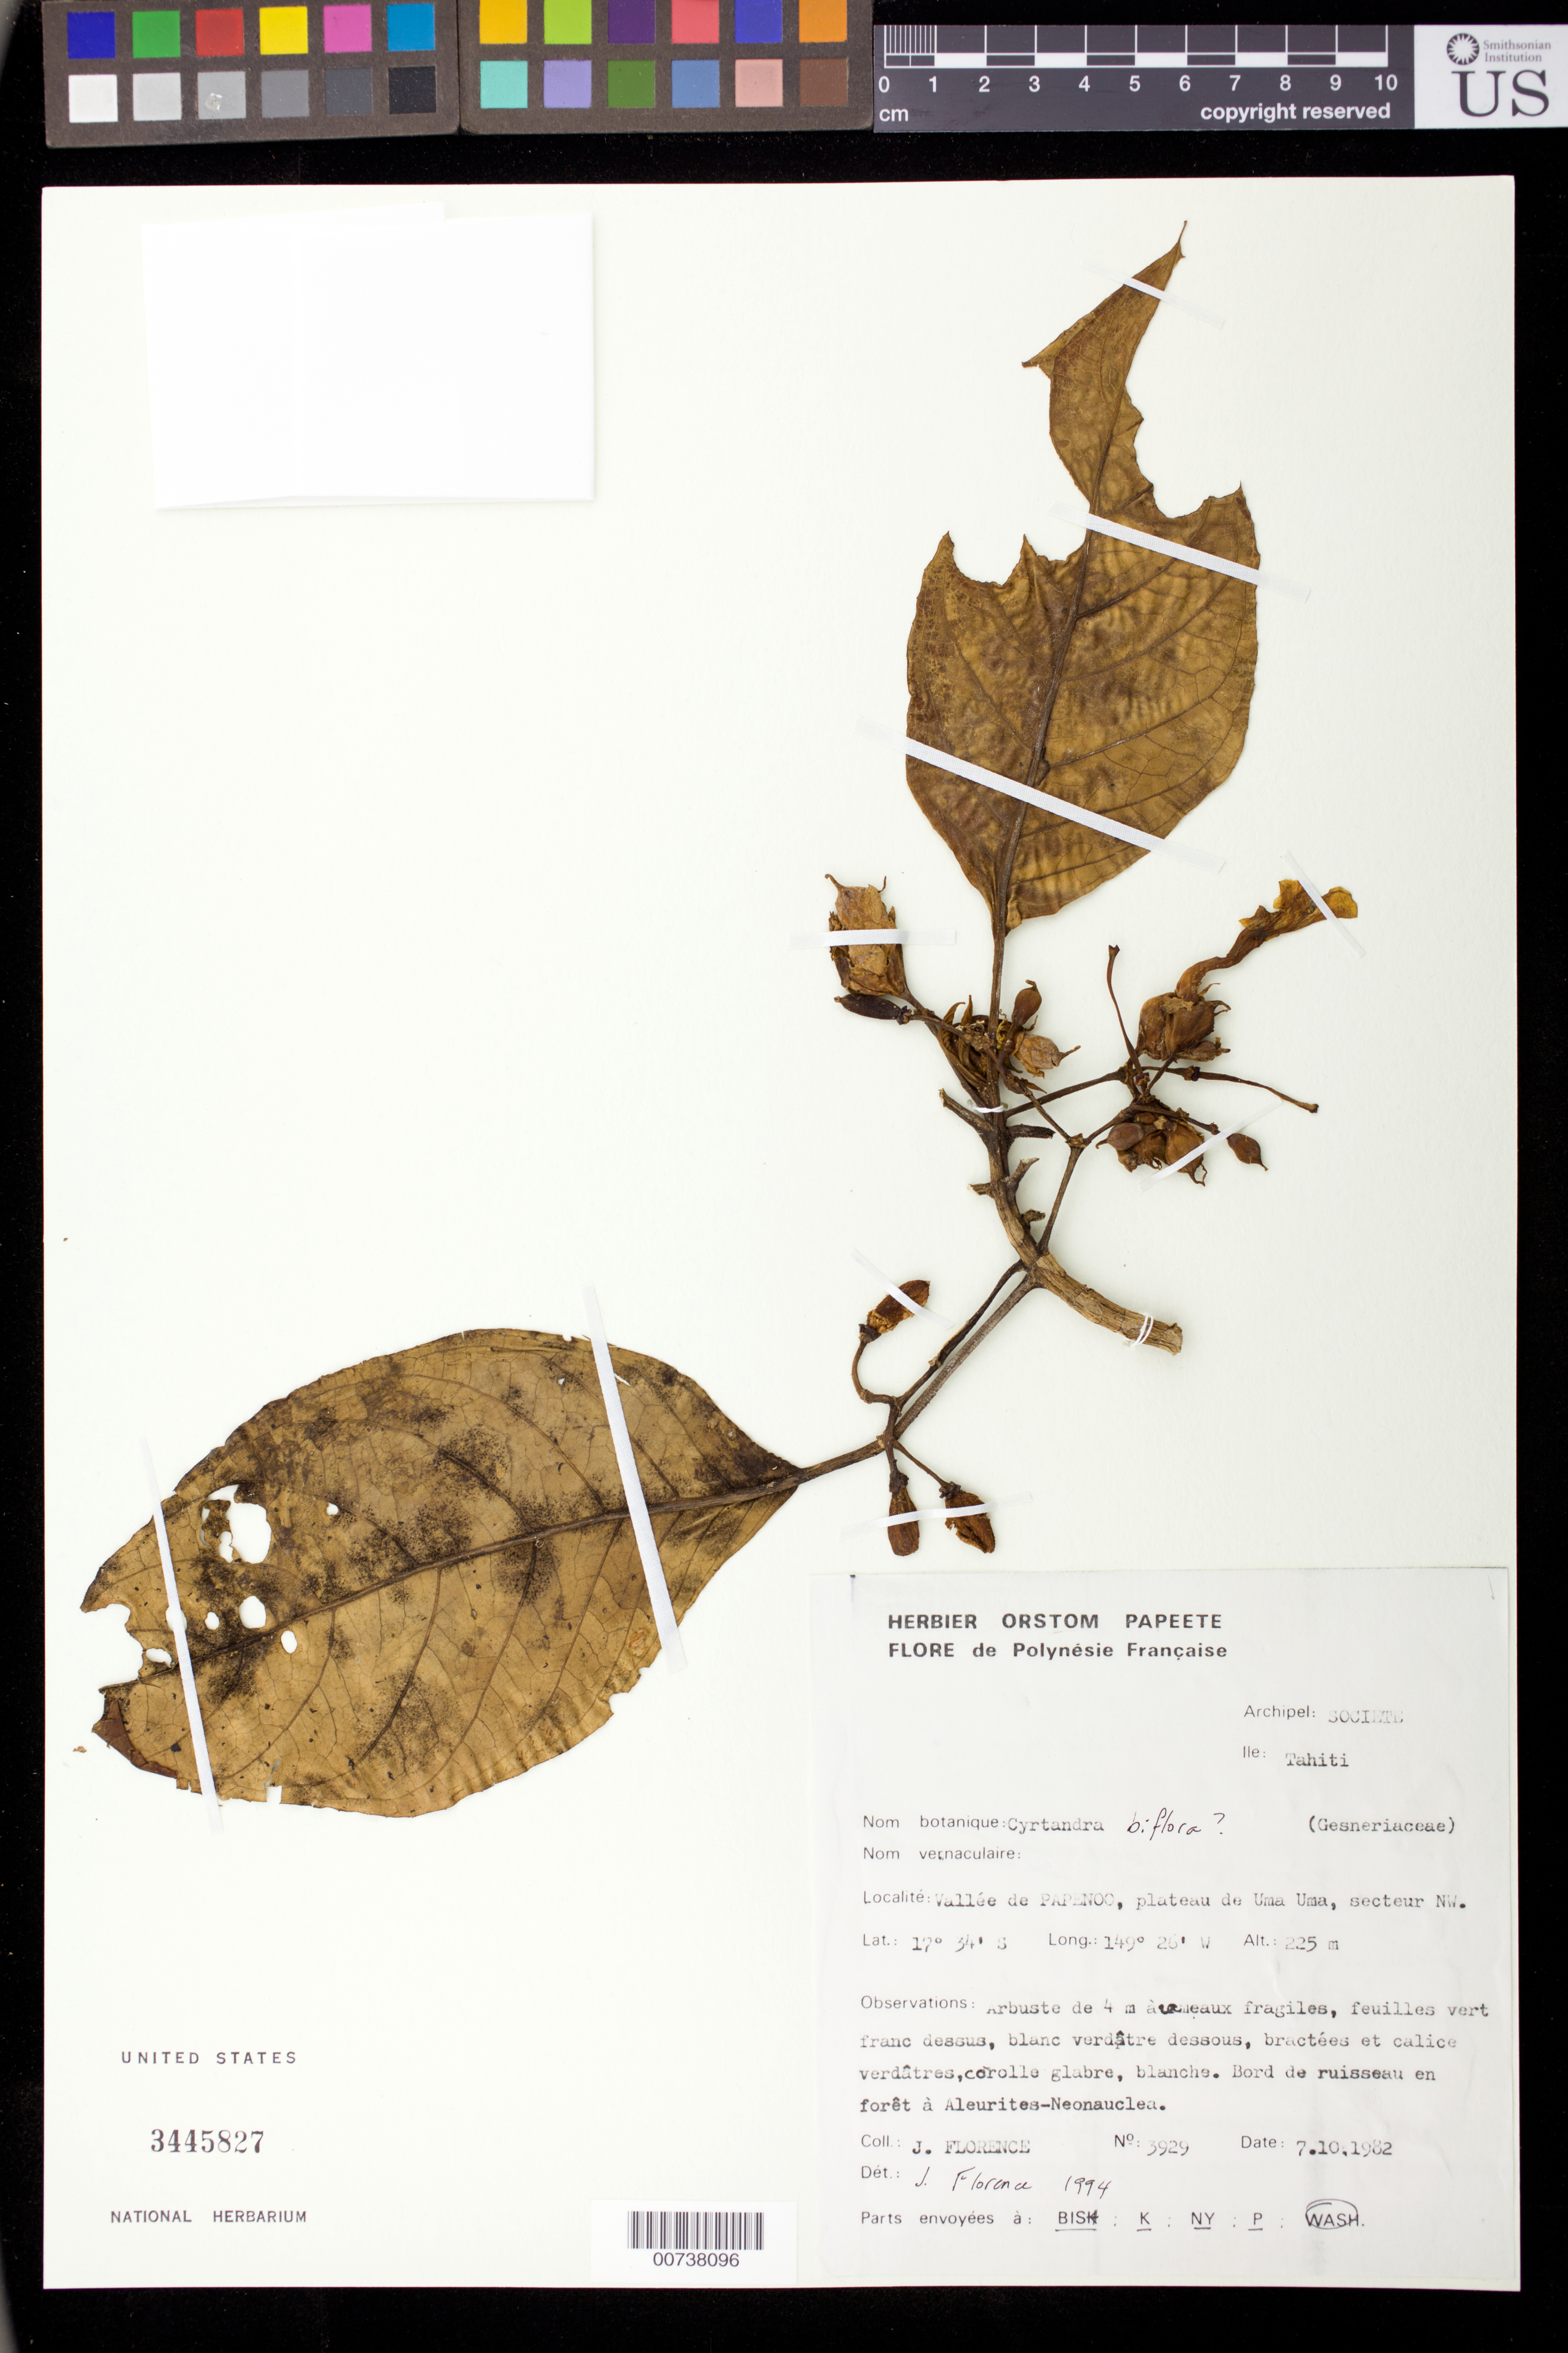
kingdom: Plantae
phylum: Tracheophyta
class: Magnoliopsida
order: Lamiales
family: Gesneriaceae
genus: Cyrtandra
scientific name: Cyrtandra biflora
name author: Hook. & Arn.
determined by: Florence, J.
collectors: J. Florence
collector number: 3929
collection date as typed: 07 Oct 1982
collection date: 1982-10-07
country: French Polynesia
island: Tahiti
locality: Vallée de PAPENOO, plateau de Uma Uma, secteur NW.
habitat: Bord de ruisseau en forêt à Aleurites-Neonauclea.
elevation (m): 225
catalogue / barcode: US 3445827